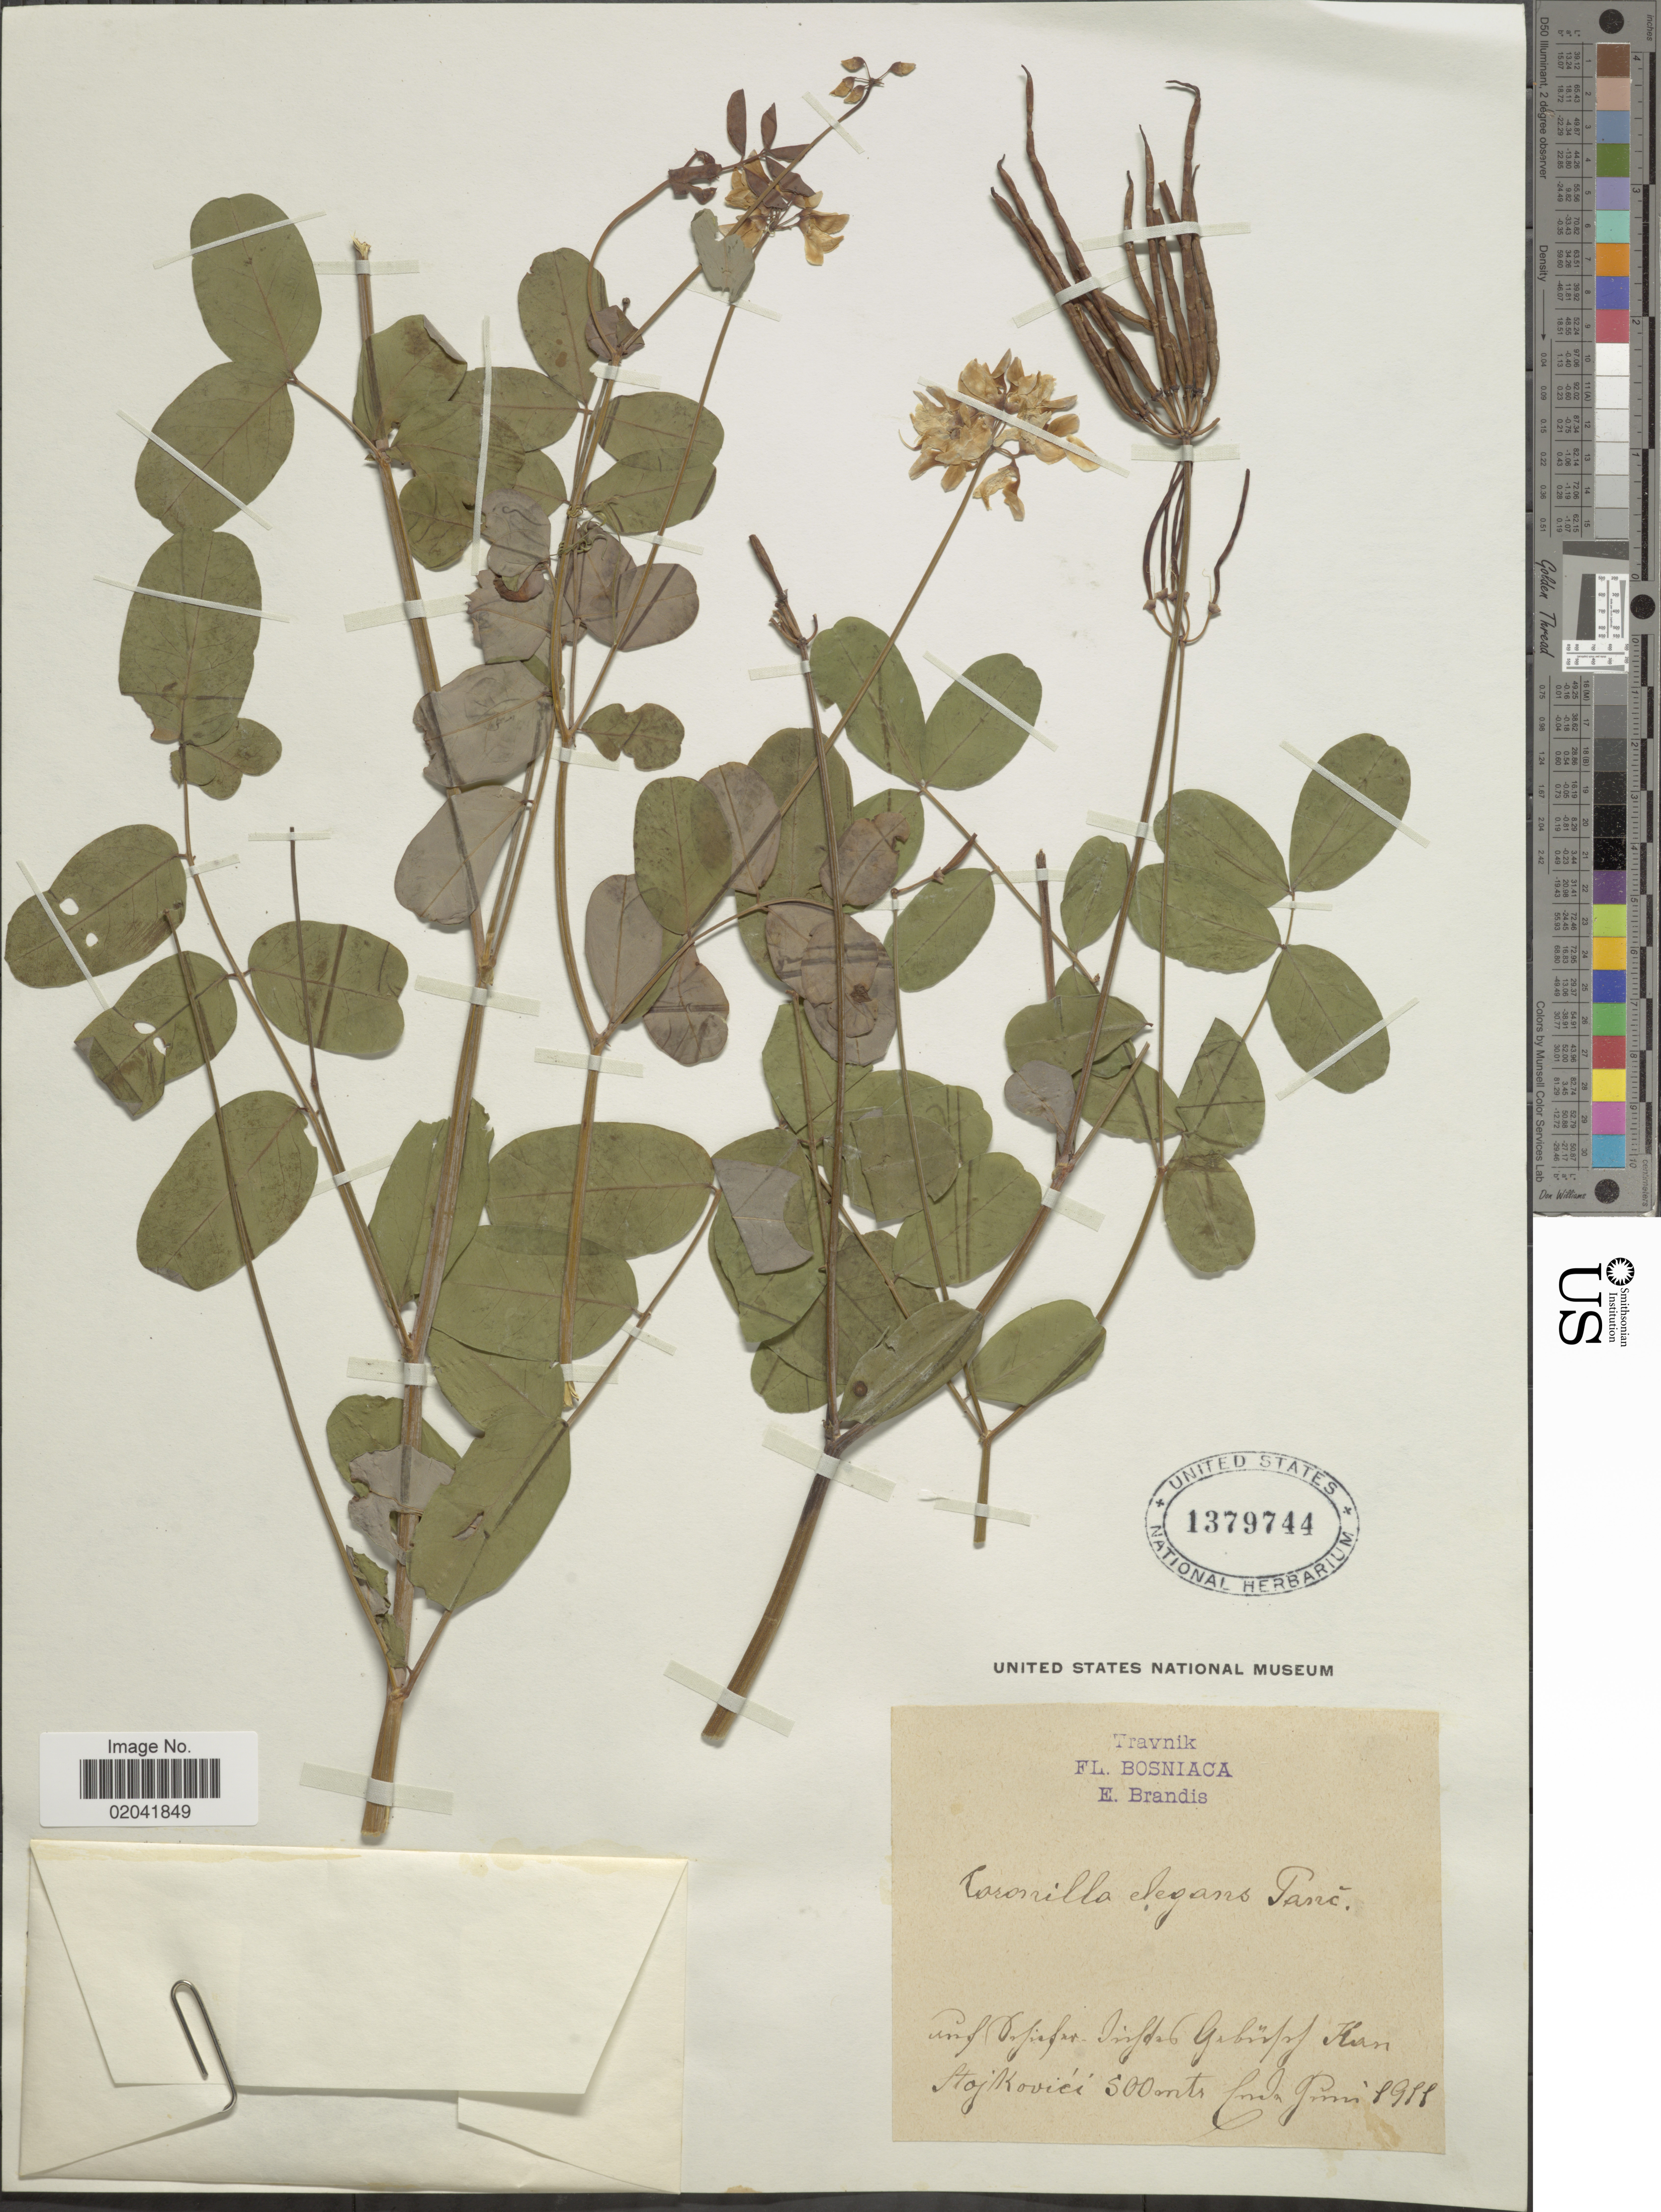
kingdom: Plantae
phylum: Tracheophyta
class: Magnoliopsida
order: Fabales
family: Fabaceae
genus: Coronilla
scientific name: Coronilla elegans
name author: Pančić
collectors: E. Brandis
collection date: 1977-06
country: Bosnia and Herzegovina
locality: Travnik, Auf [illegible text]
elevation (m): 500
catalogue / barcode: US 1379744